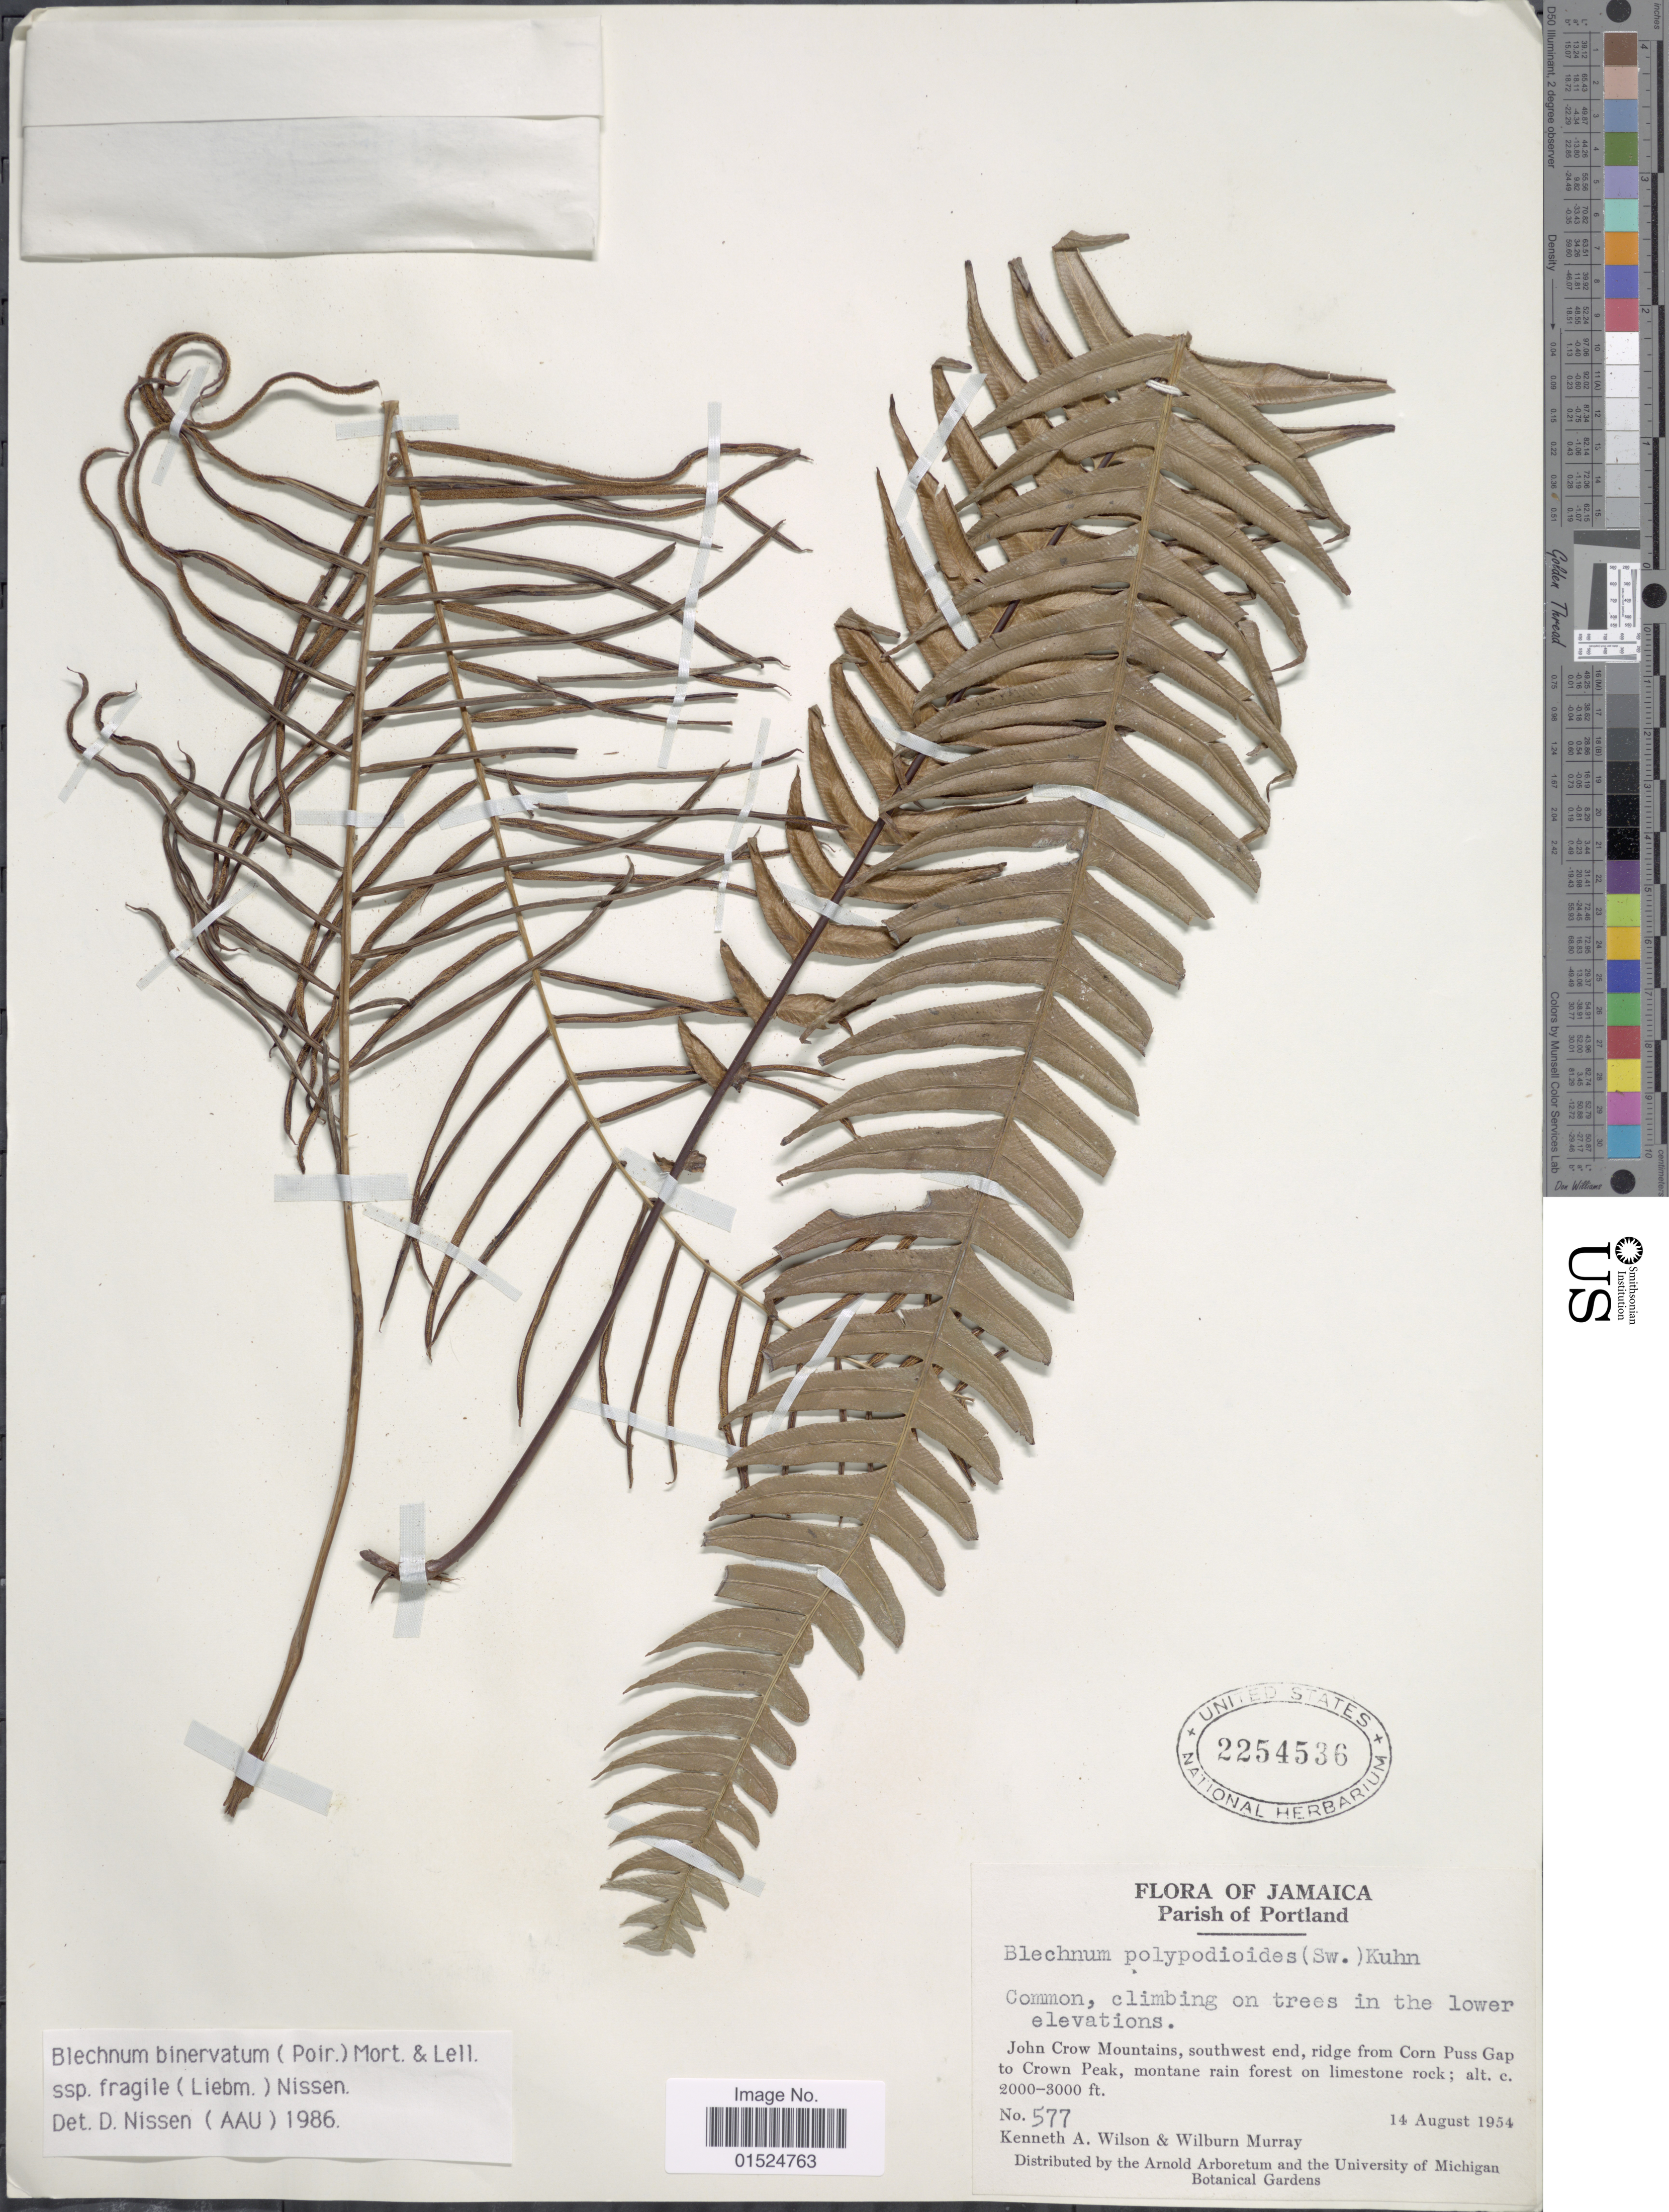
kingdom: Plantae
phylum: Tracheophyta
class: Polypodiopsida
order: Polypodiales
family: Blechnaceae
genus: Blechnum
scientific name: Blechnum fragile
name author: (Liebm.) C.V. Morton & Lellinger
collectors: K. A. Wilson & W. Murray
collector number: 577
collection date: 1954-08-14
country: Jamaica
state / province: Portland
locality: Parish of Portland, John Crow Mountains, southwest end, ridge from Corn Puss Gap to Crown Peak, montane rain forest on limestone rock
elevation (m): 610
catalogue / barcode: US 2254536